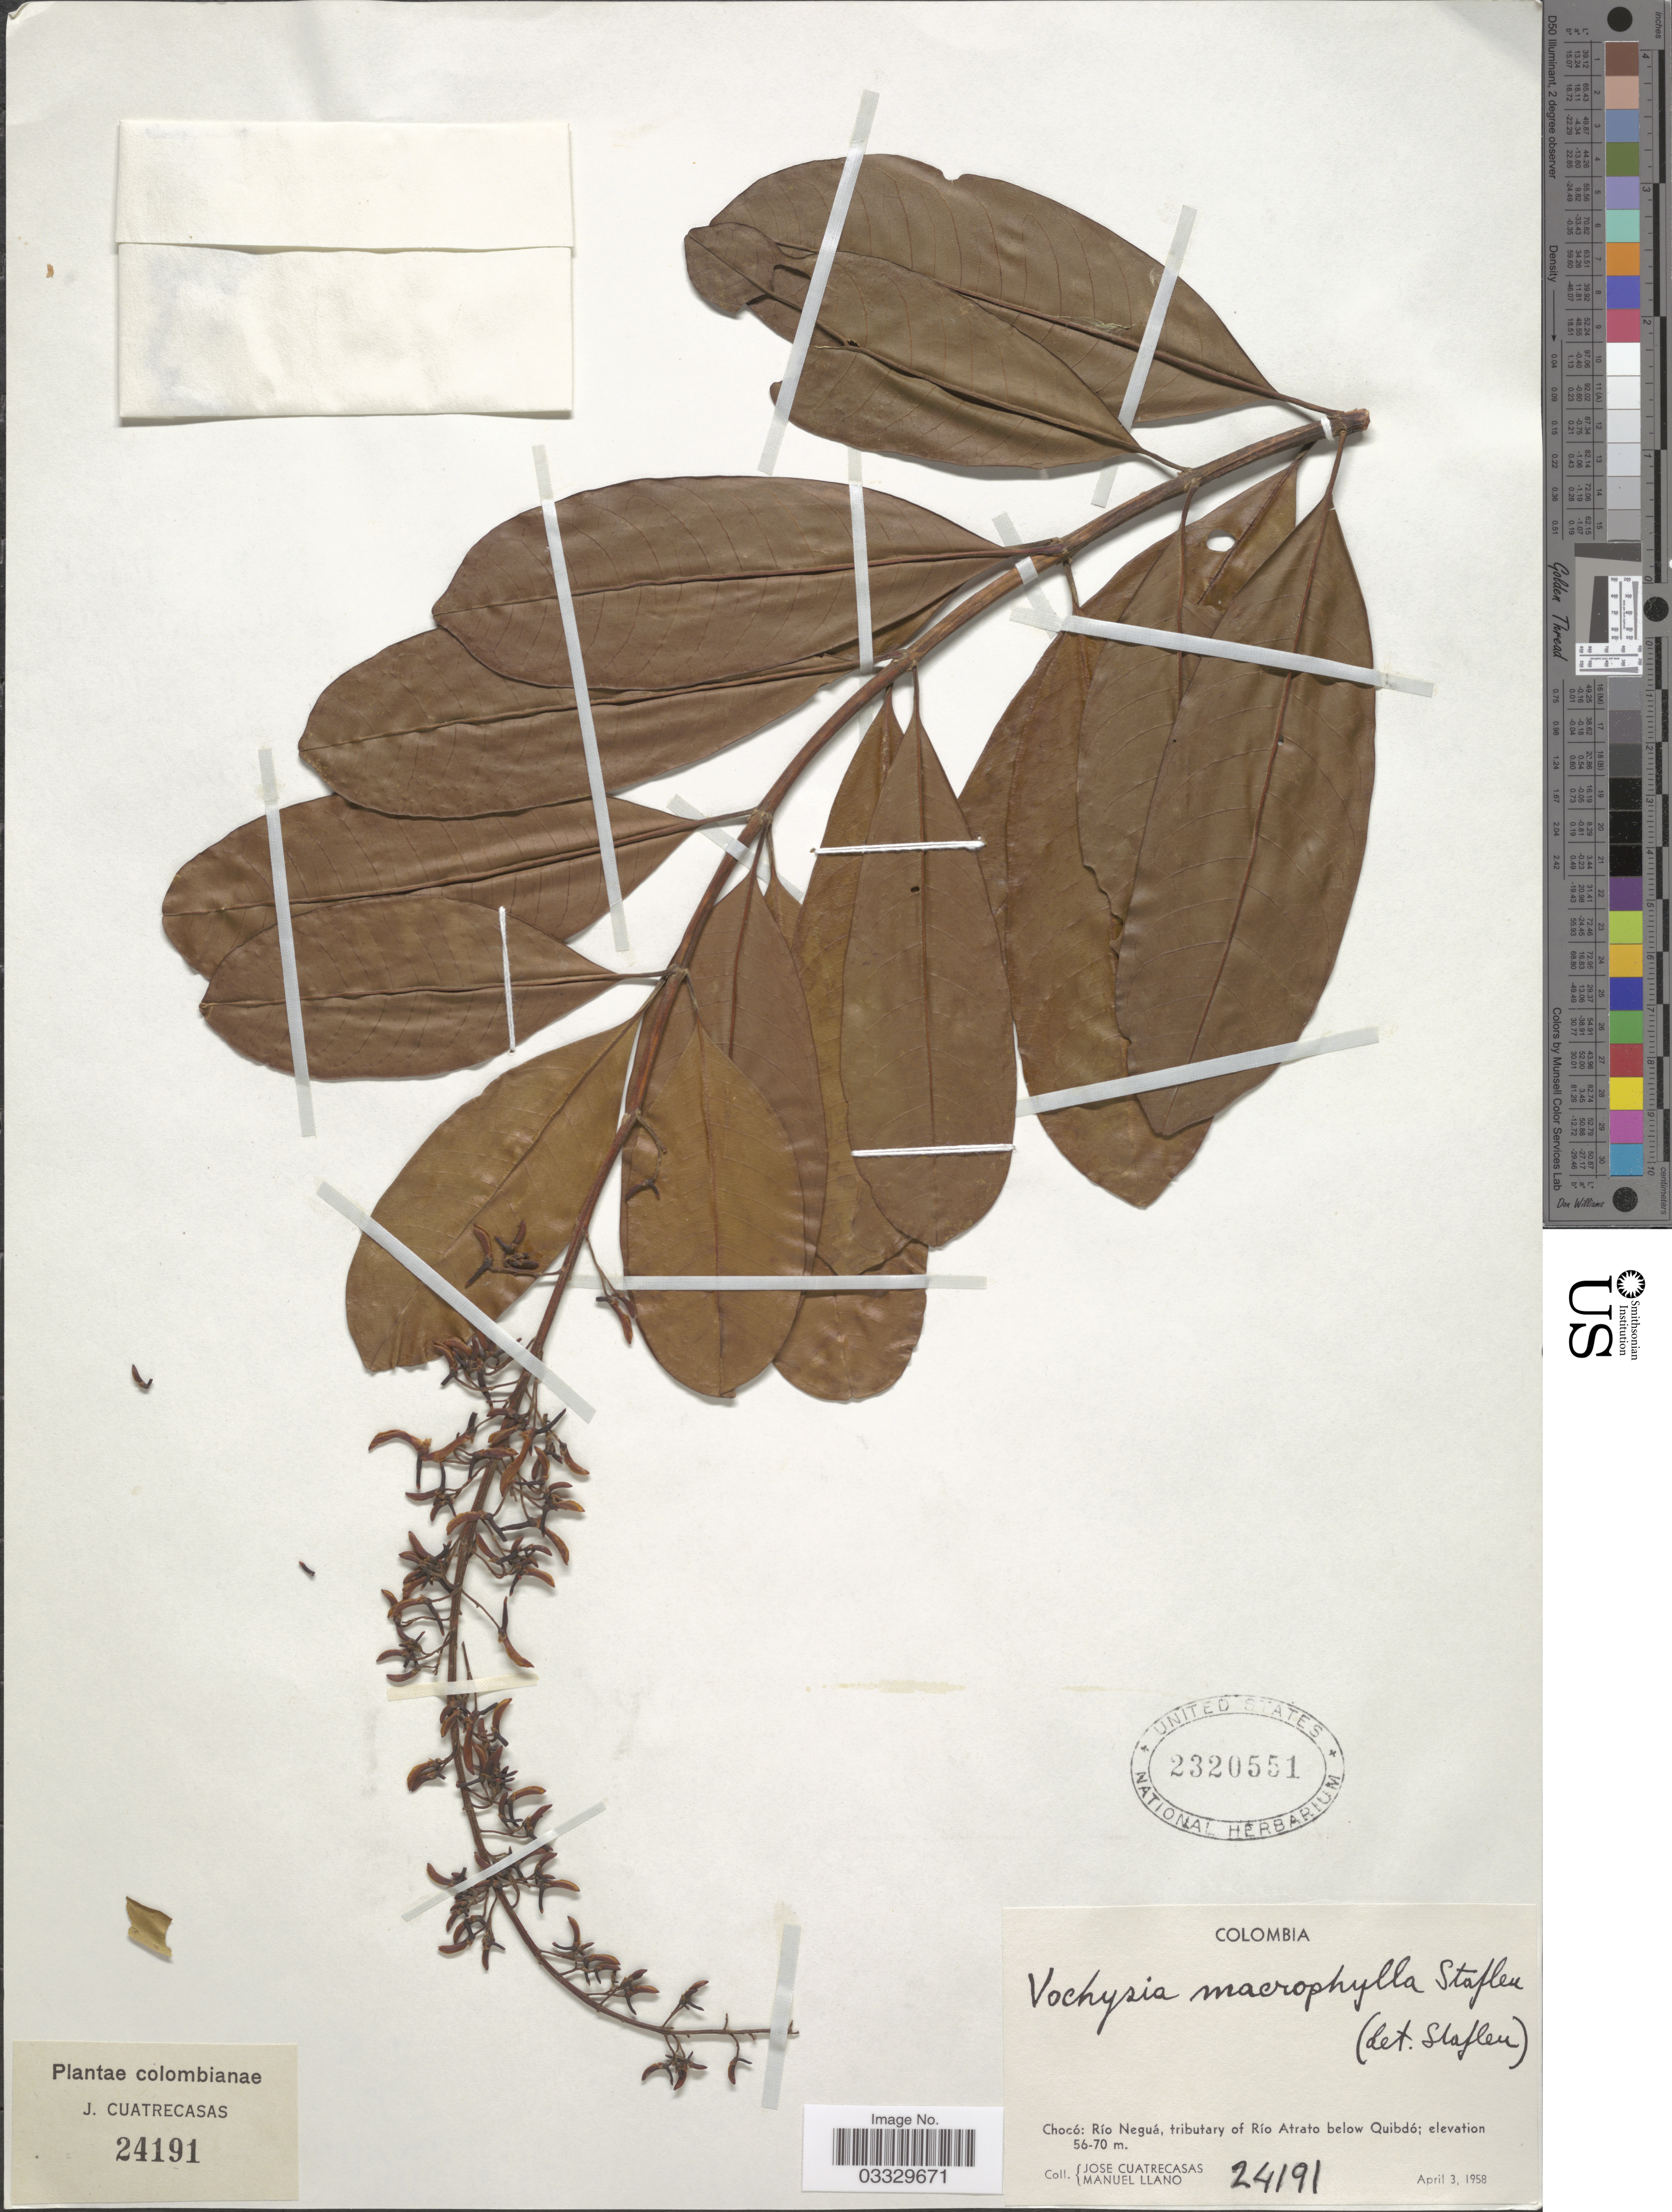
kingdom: Plantae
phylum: Tracheophyta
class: Magnoliopsida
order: Myrtales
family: Vochysiaceae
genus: Vochysia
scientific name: Vochysia macrophylla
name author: Stafleu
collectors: J. Cuatrecasas & M. Llano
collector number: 24191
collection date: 1958-04-03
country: Colombia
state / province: Chocó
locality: Río Neguá, tributary of Río Atrato below Quibdó.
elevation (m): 56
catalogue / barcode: US 2320551